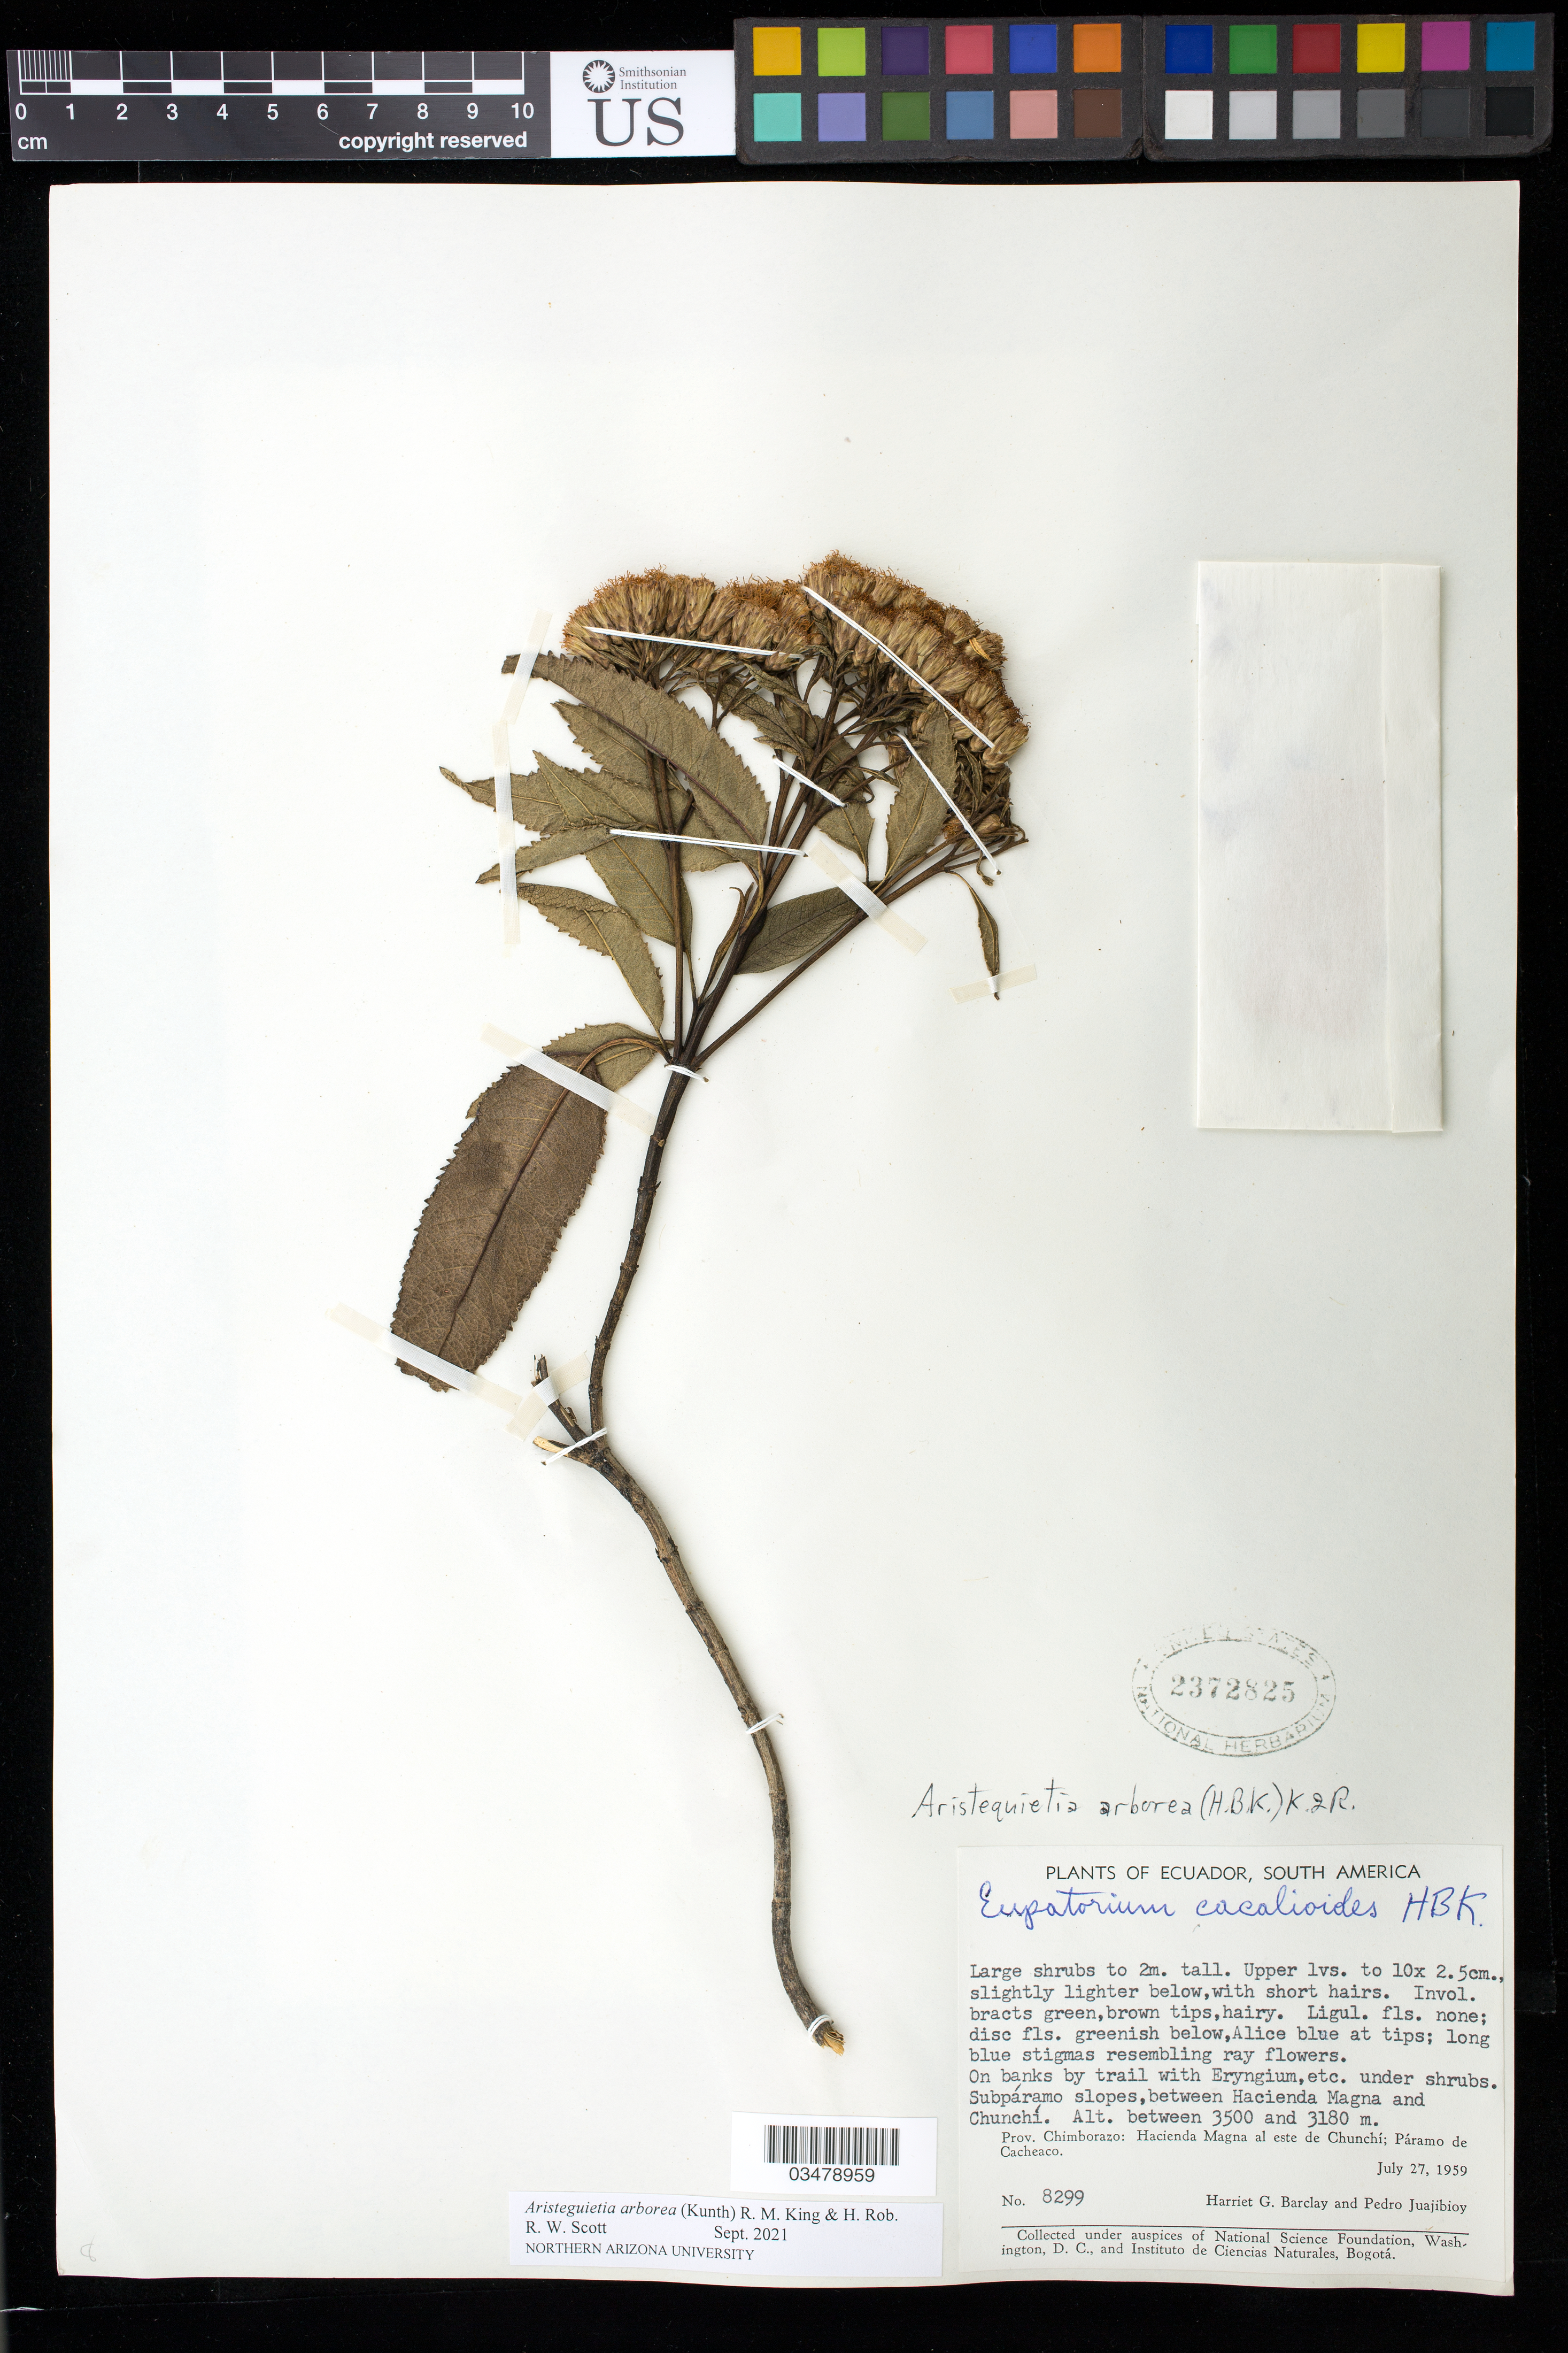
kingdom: Plantae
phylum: Tracheophyta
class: Magnoliopsida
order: Asterales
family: Asteraceae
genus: Aristeguietia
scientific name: Aristeguietia arborea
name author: (Kunth) R.M. King & H. Rob.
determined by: Scott, R. W.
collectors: H. G. Barclay & P. Juajibioy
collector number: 8299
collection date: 1959-07-27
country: Ecuador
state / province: Chimborazo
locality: Hacienda Magna al este de Chunchi: Paramo de Cacheaco, Subparamo slopes, between Hacienda Magna and Chunchi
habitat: On banks by trail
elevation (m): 3180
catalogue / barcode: US 2372825